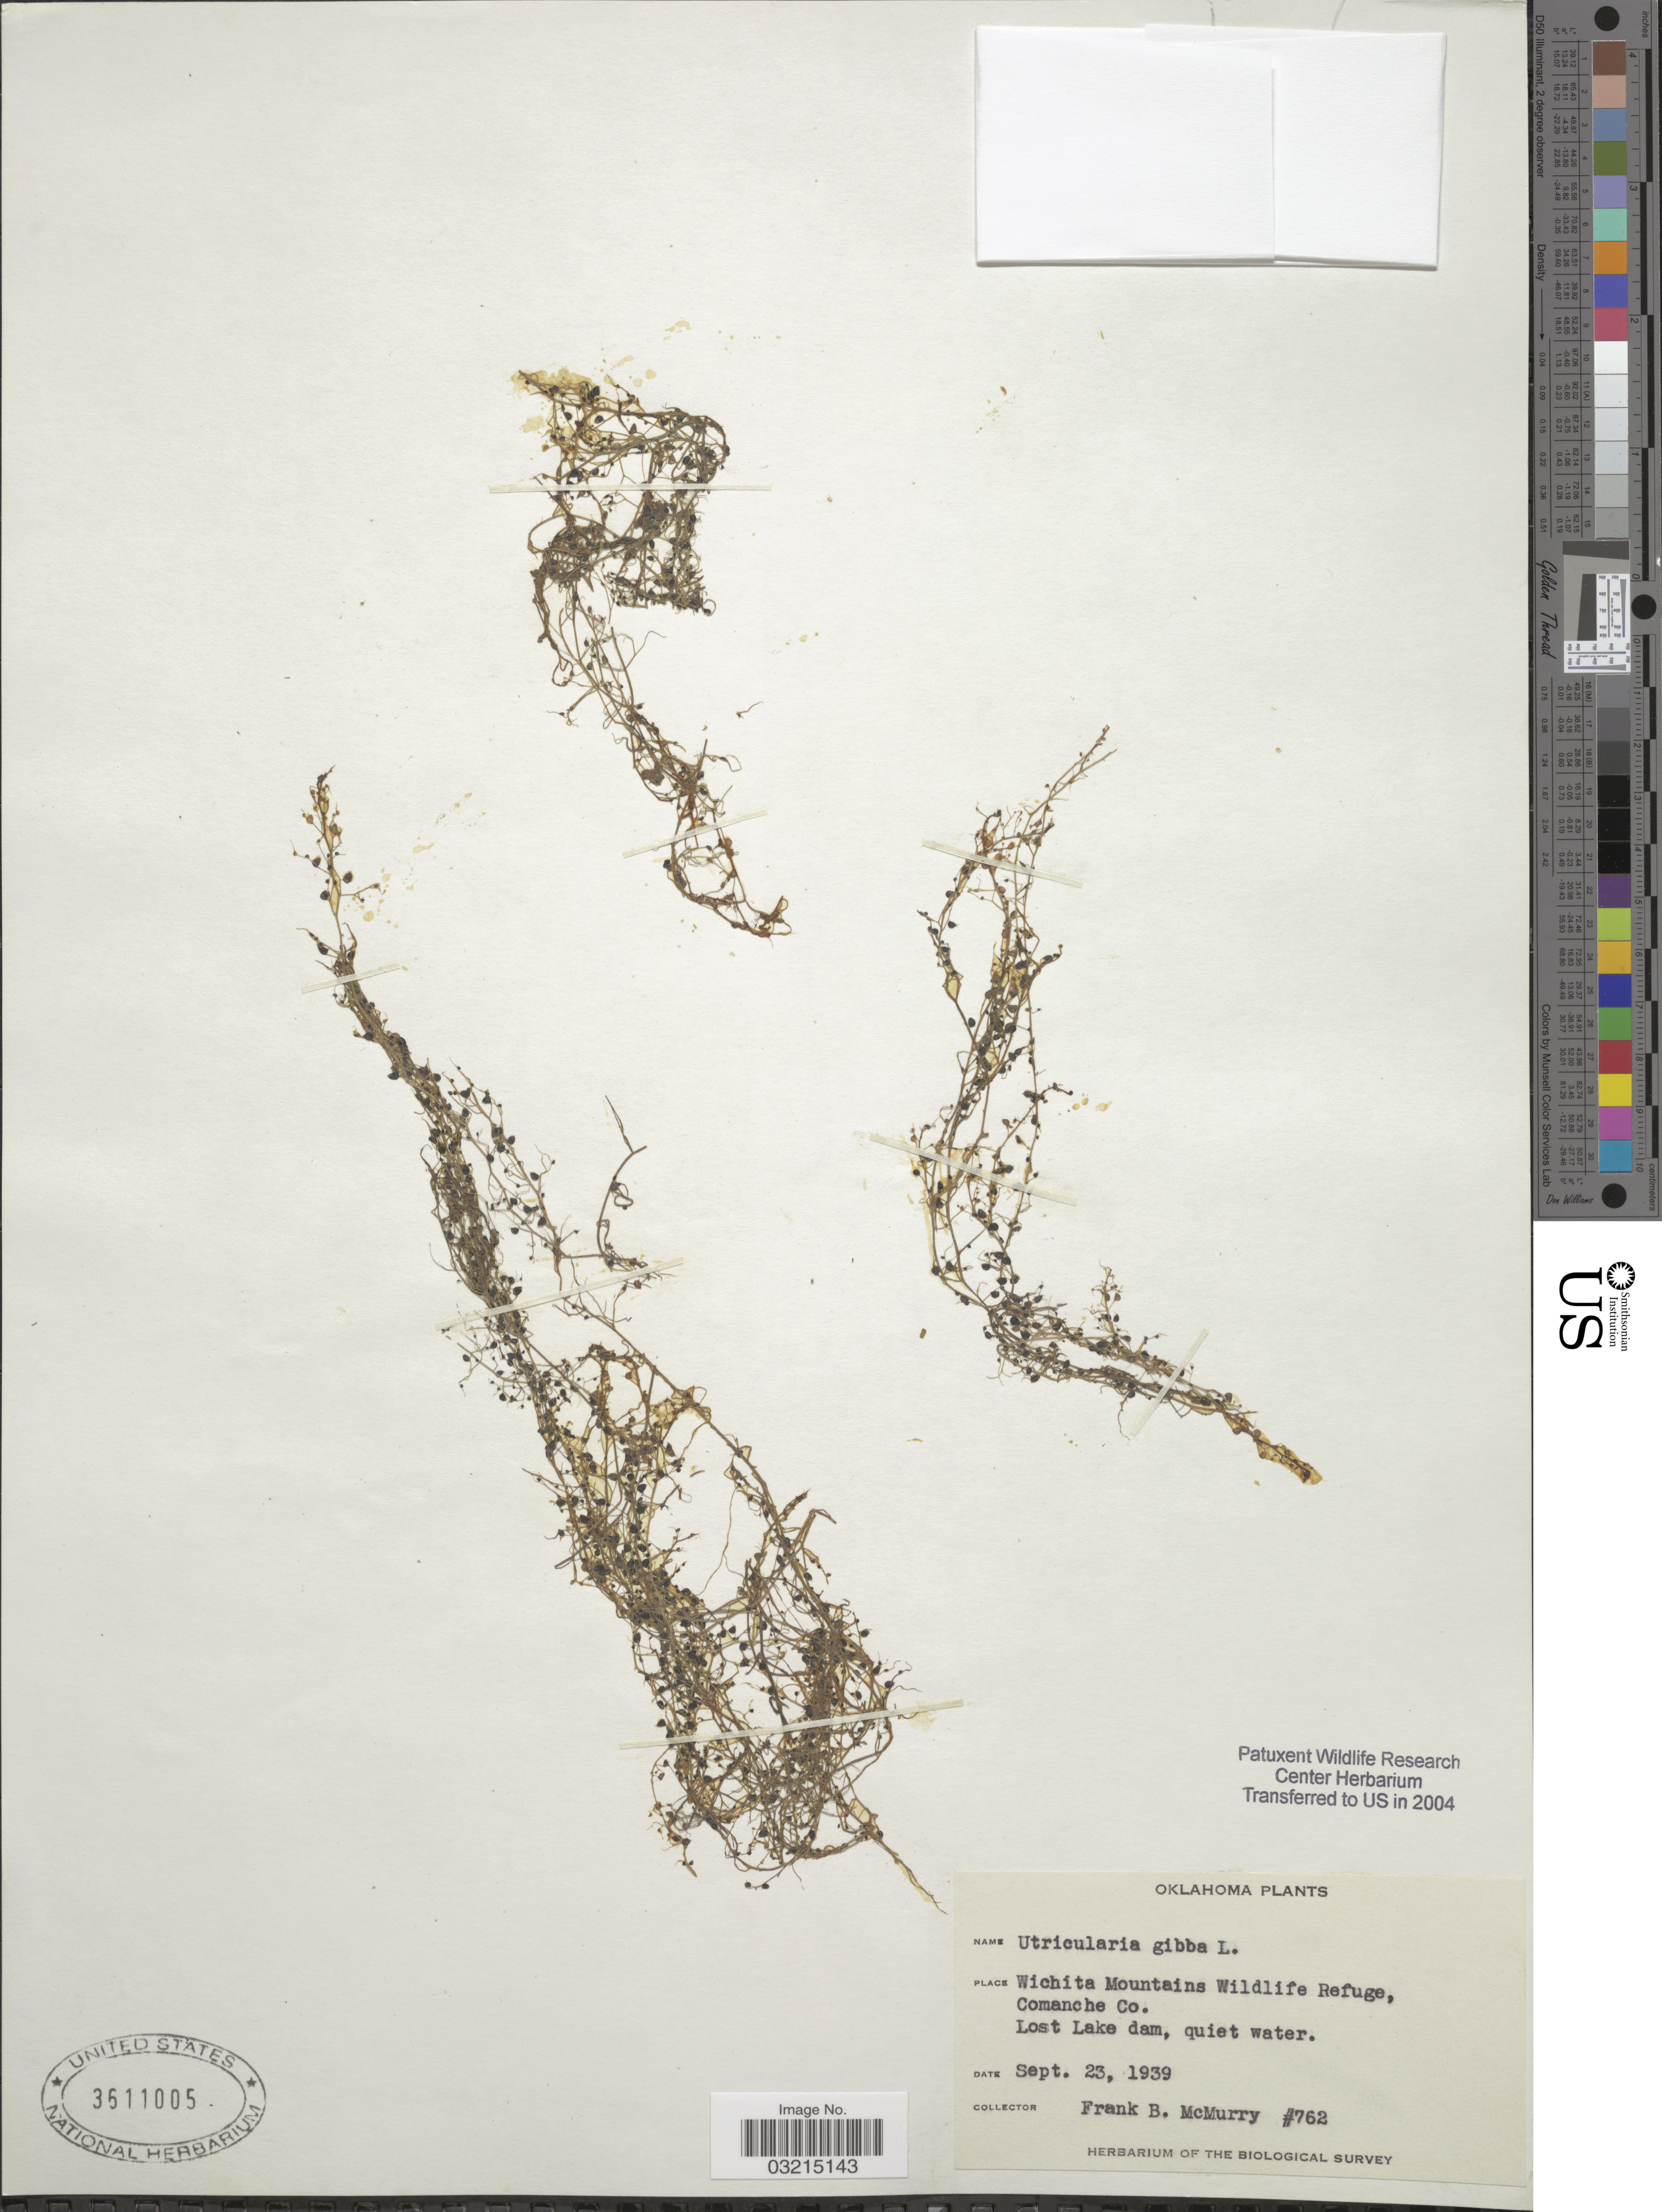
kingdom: Plantae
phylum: Tracheophyta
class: Magnoliopsida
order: Lamiales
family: Lentibulariaceae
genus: Utricularia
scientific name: Utricularia gibba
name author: L.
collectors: F. B. McMurry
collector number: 762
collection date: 1939-09-23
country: United States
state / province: Oklahoma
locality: Wichita Mountains Wildlife Refuge, Comanche Co. Lost Lake dam.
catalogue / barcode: US 3611005